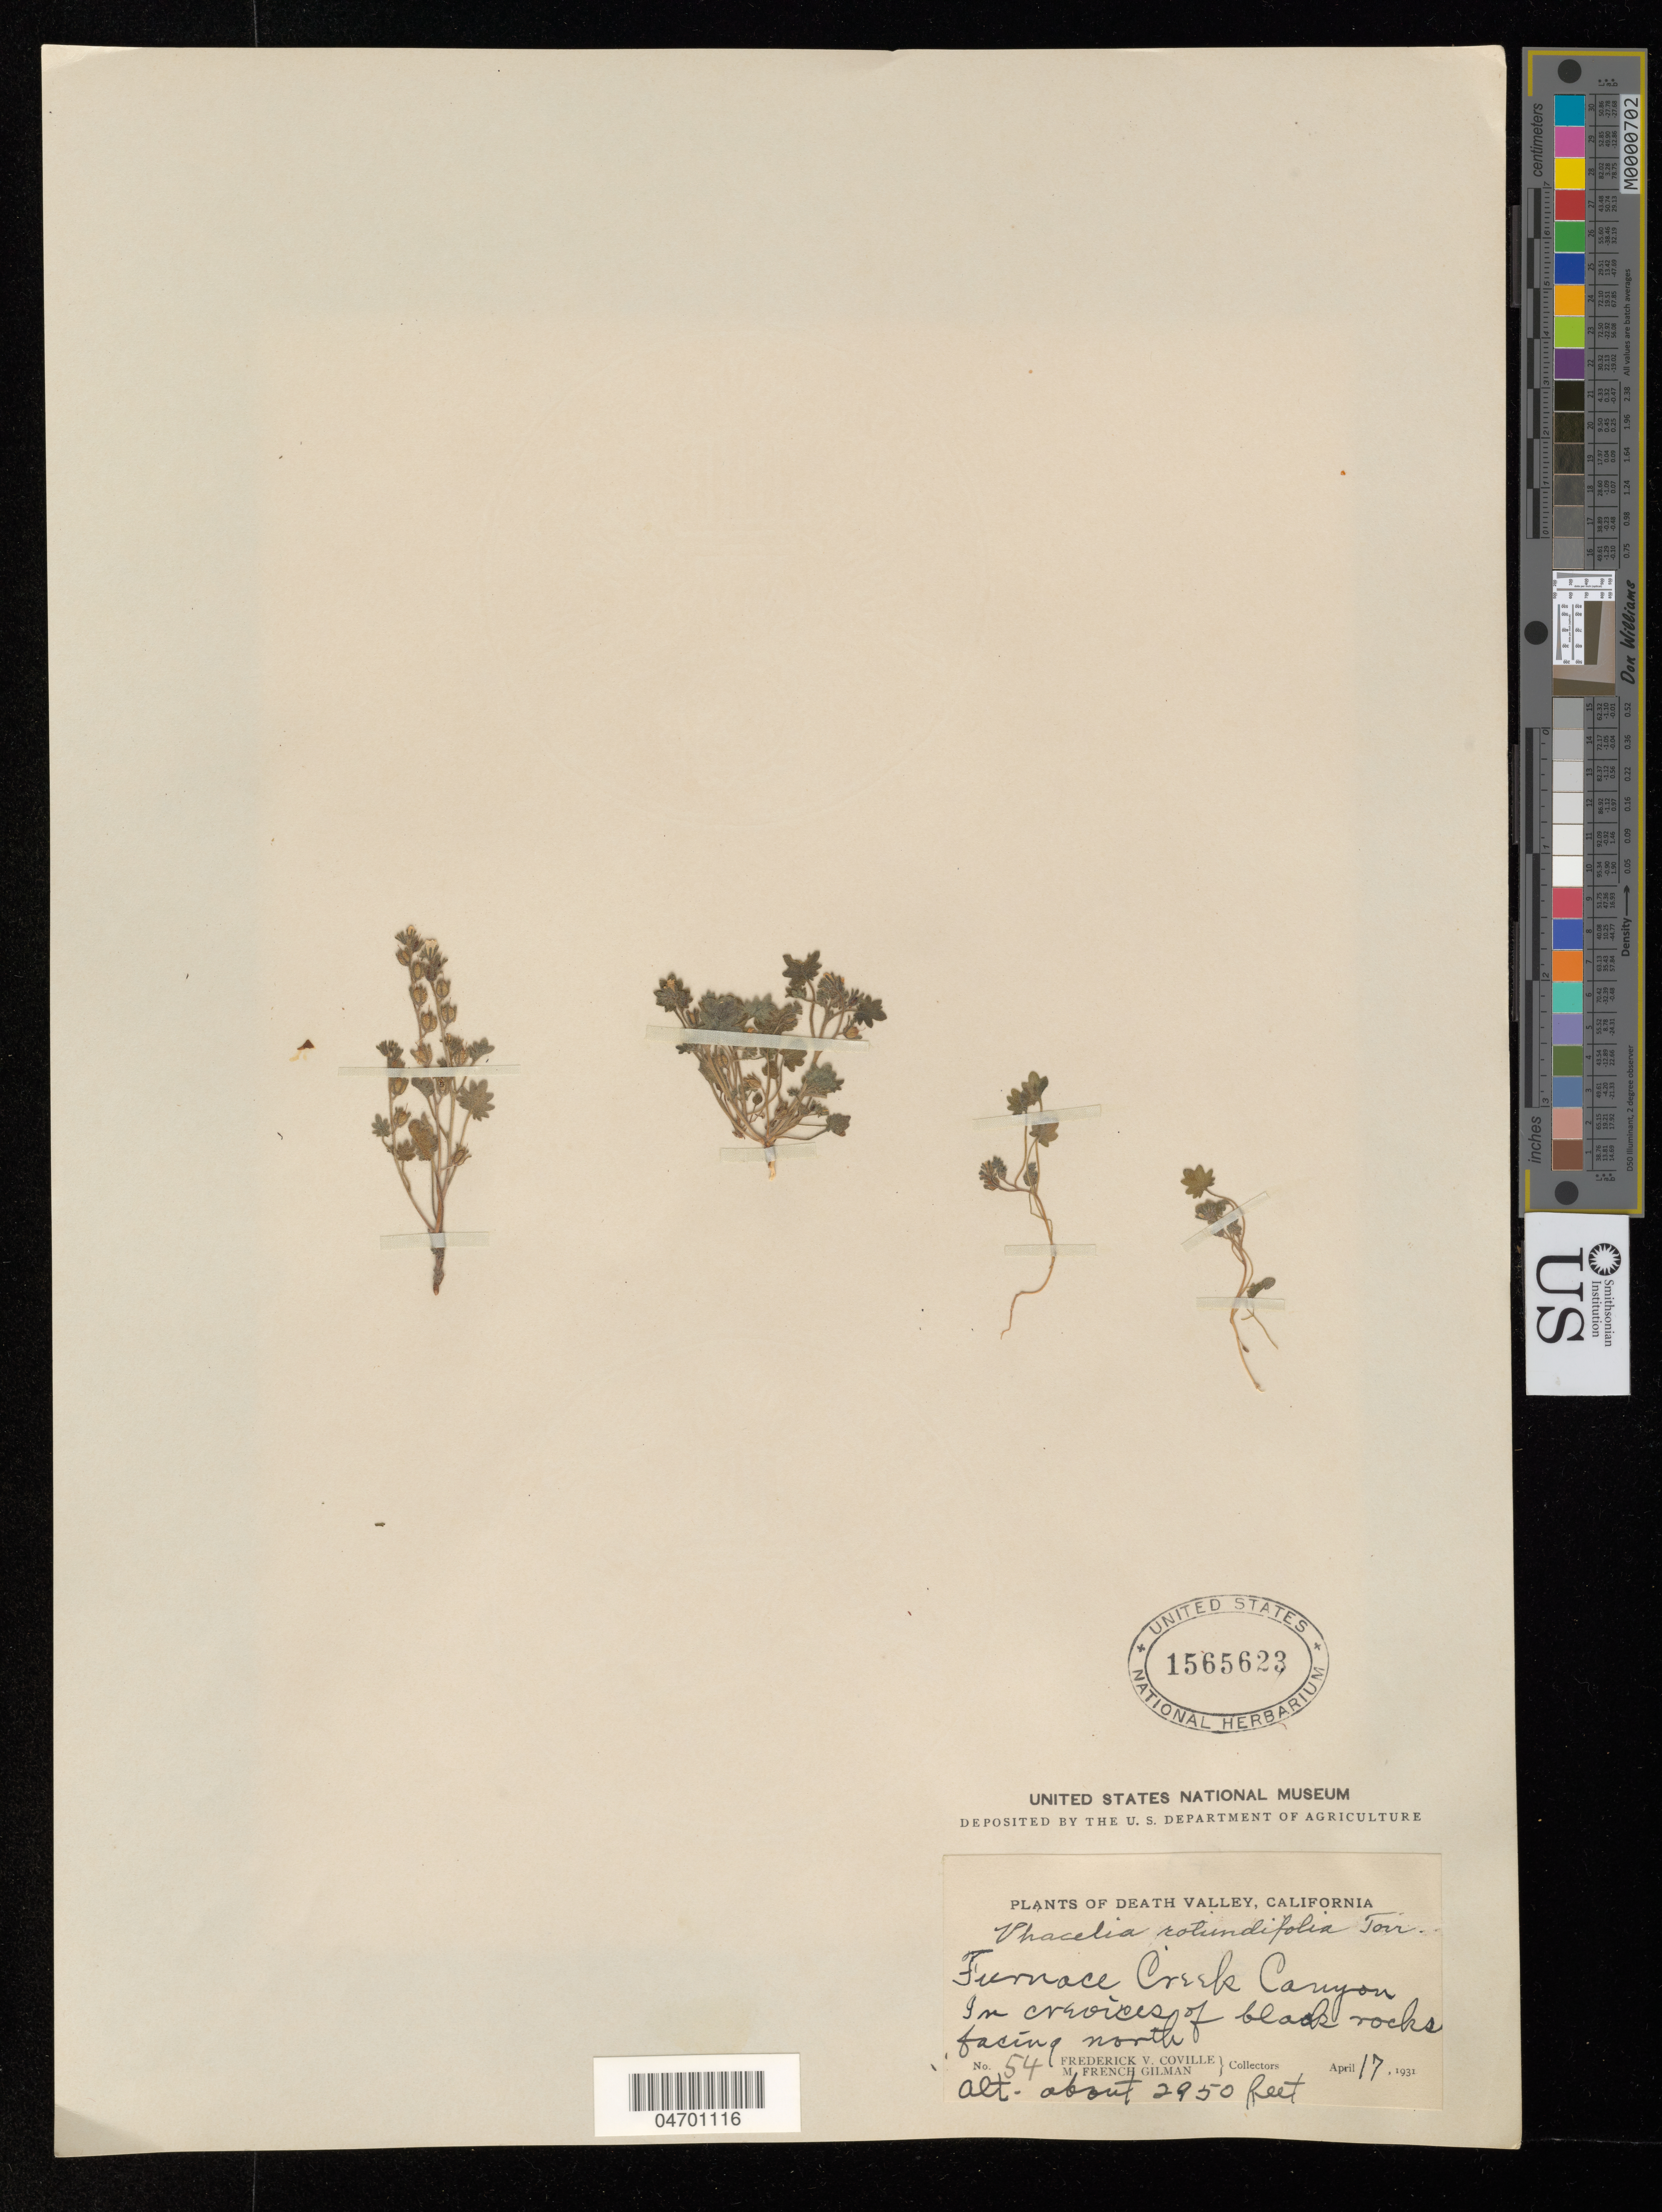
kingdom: Plantae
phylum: Tracheophyta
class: Magnoliopsida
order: Boraginales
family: Hydrophyllaceae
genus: Phacelia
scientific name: Phacelia rotundifolia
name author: Torr. ex S. Watson in C. King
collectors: F. V. Coville & M. F. Gilman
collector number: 54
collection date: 1931-04-17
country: United States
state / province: California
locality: Death Valley. Furnace Creek Canyon. In crevices of black rocks facing north.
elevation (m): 899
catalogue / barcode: US 1565623